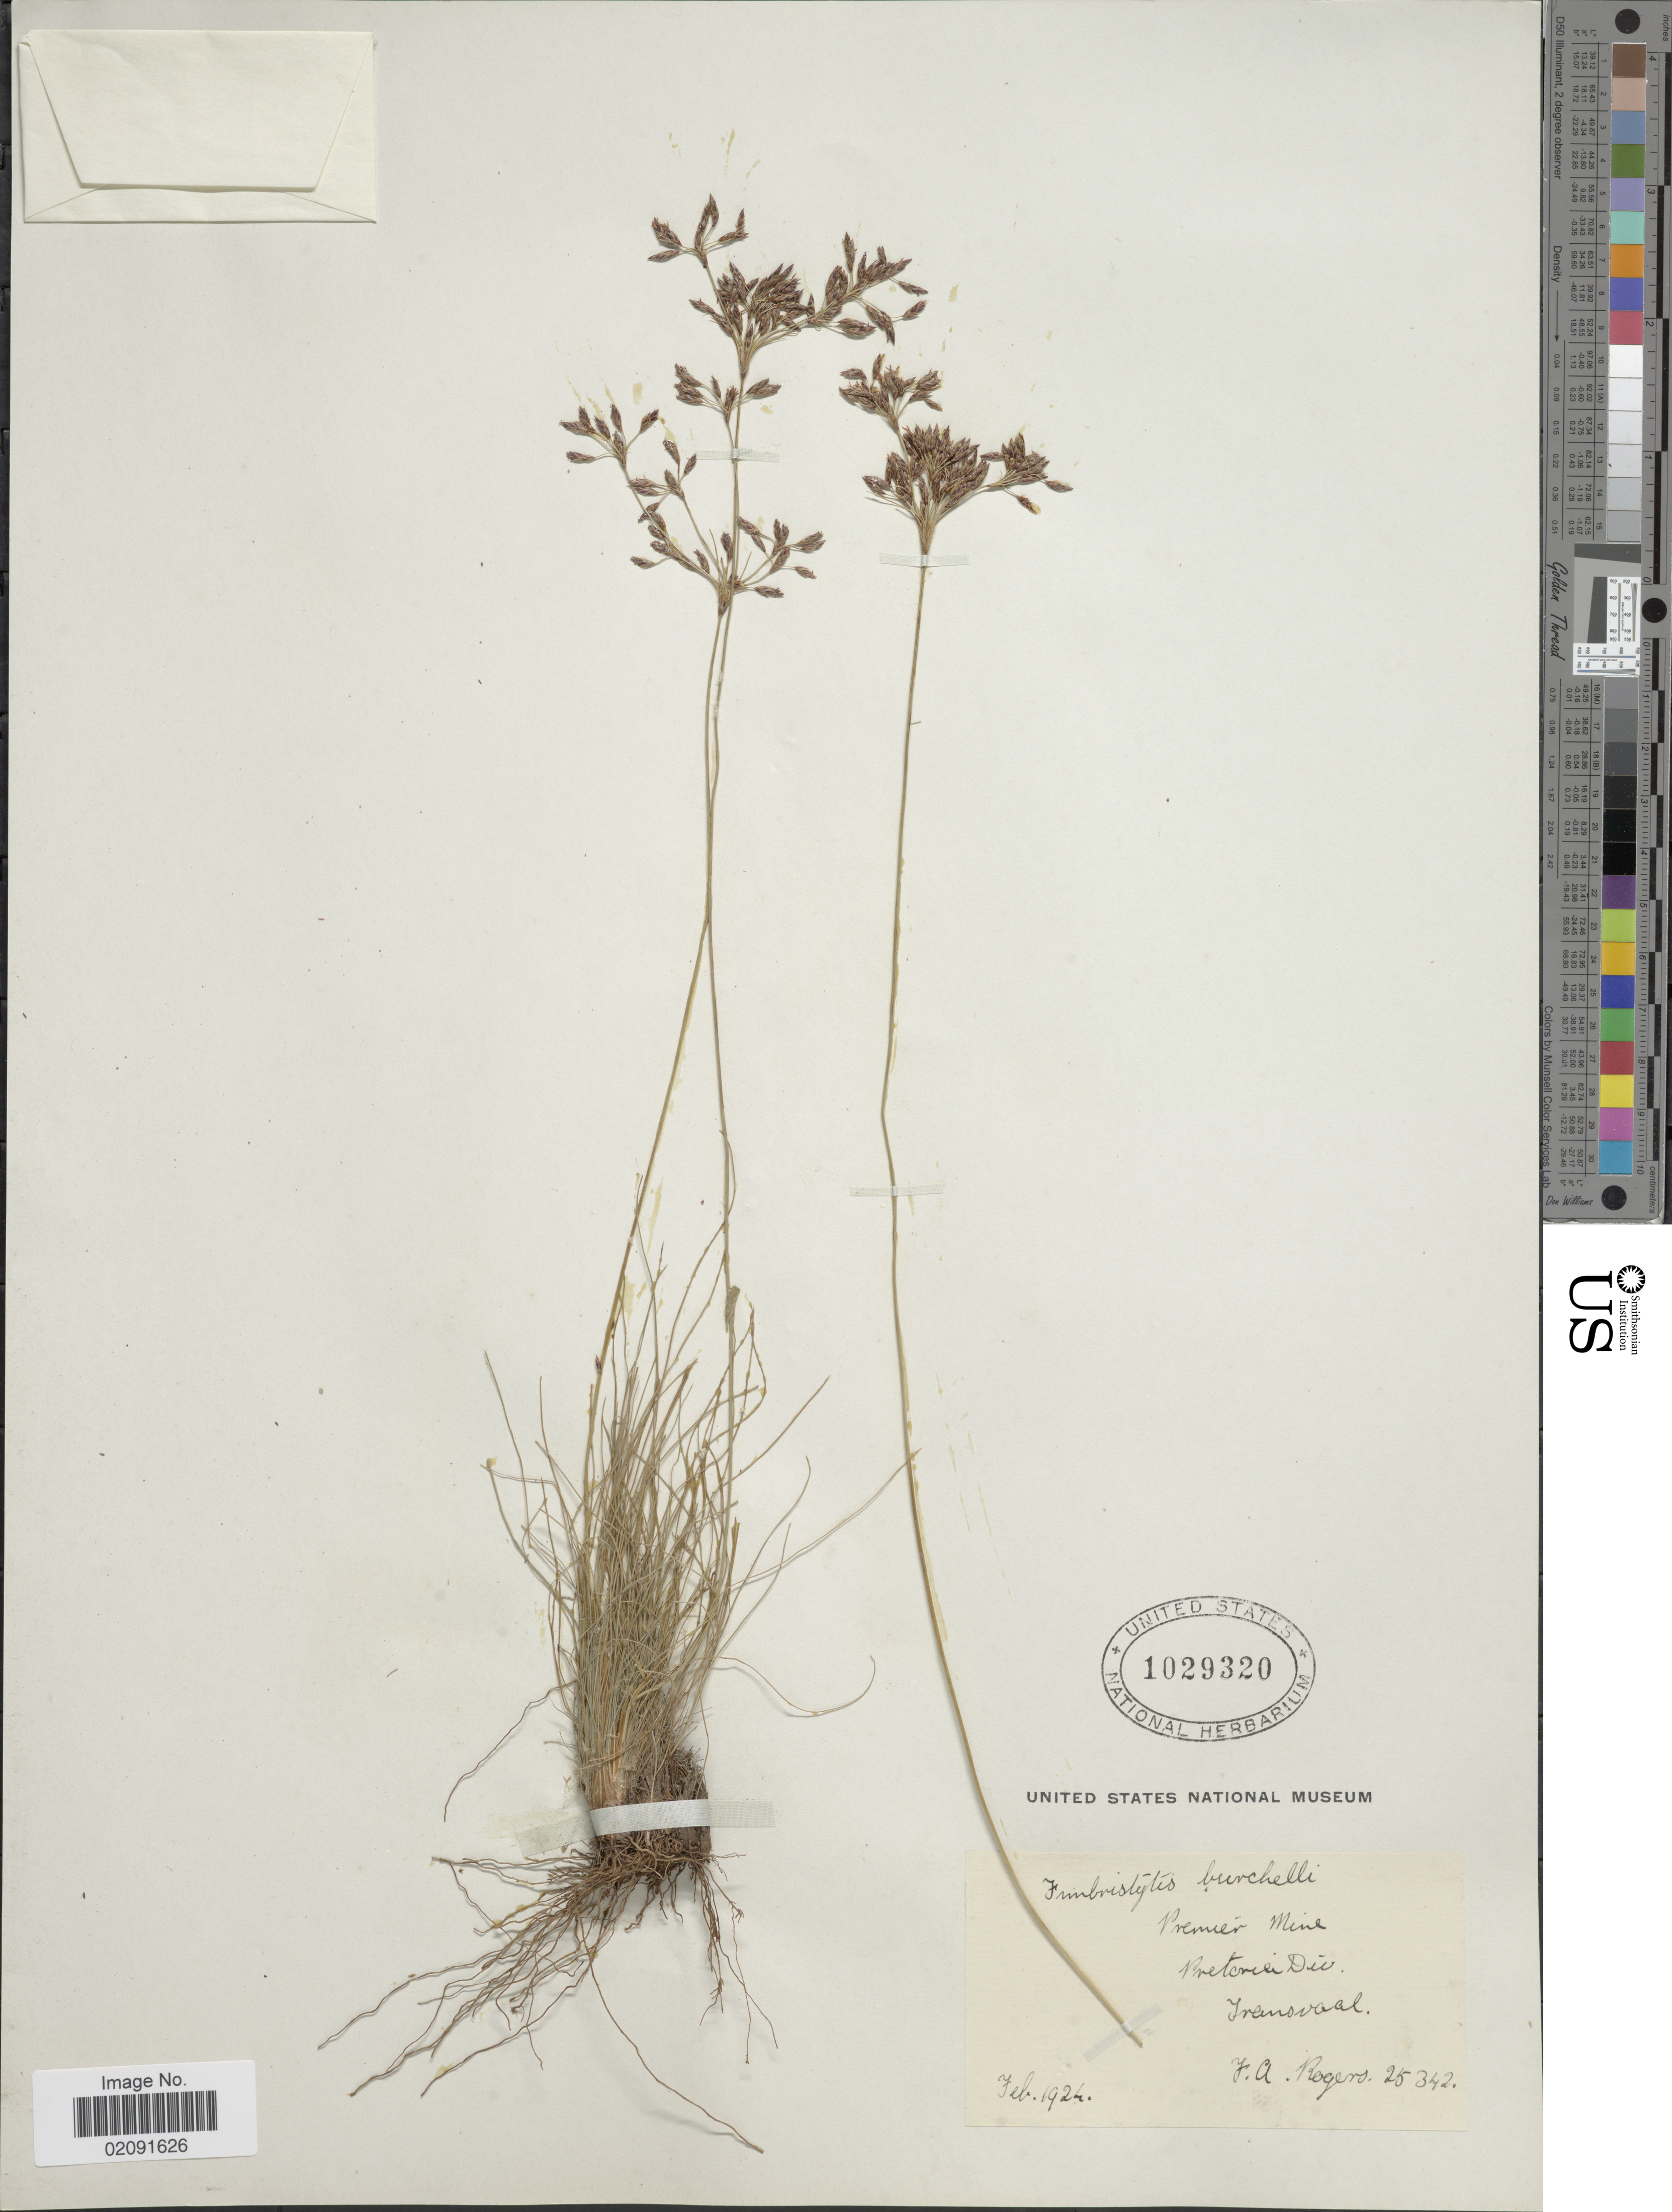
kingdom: Plantae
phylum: Tracheophyta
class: Liliopsida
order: Poales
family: Cyperaceae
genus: Bulbostylis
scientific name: Bulbostylis burchellii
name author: (Ficalho & Hiern) C.B. Clarke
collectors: F. A. Rogers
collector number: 25342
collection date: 1924-02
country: South Africa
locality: Premier Mine. Pretoria Div. Transvaal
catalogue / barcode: US 1029320